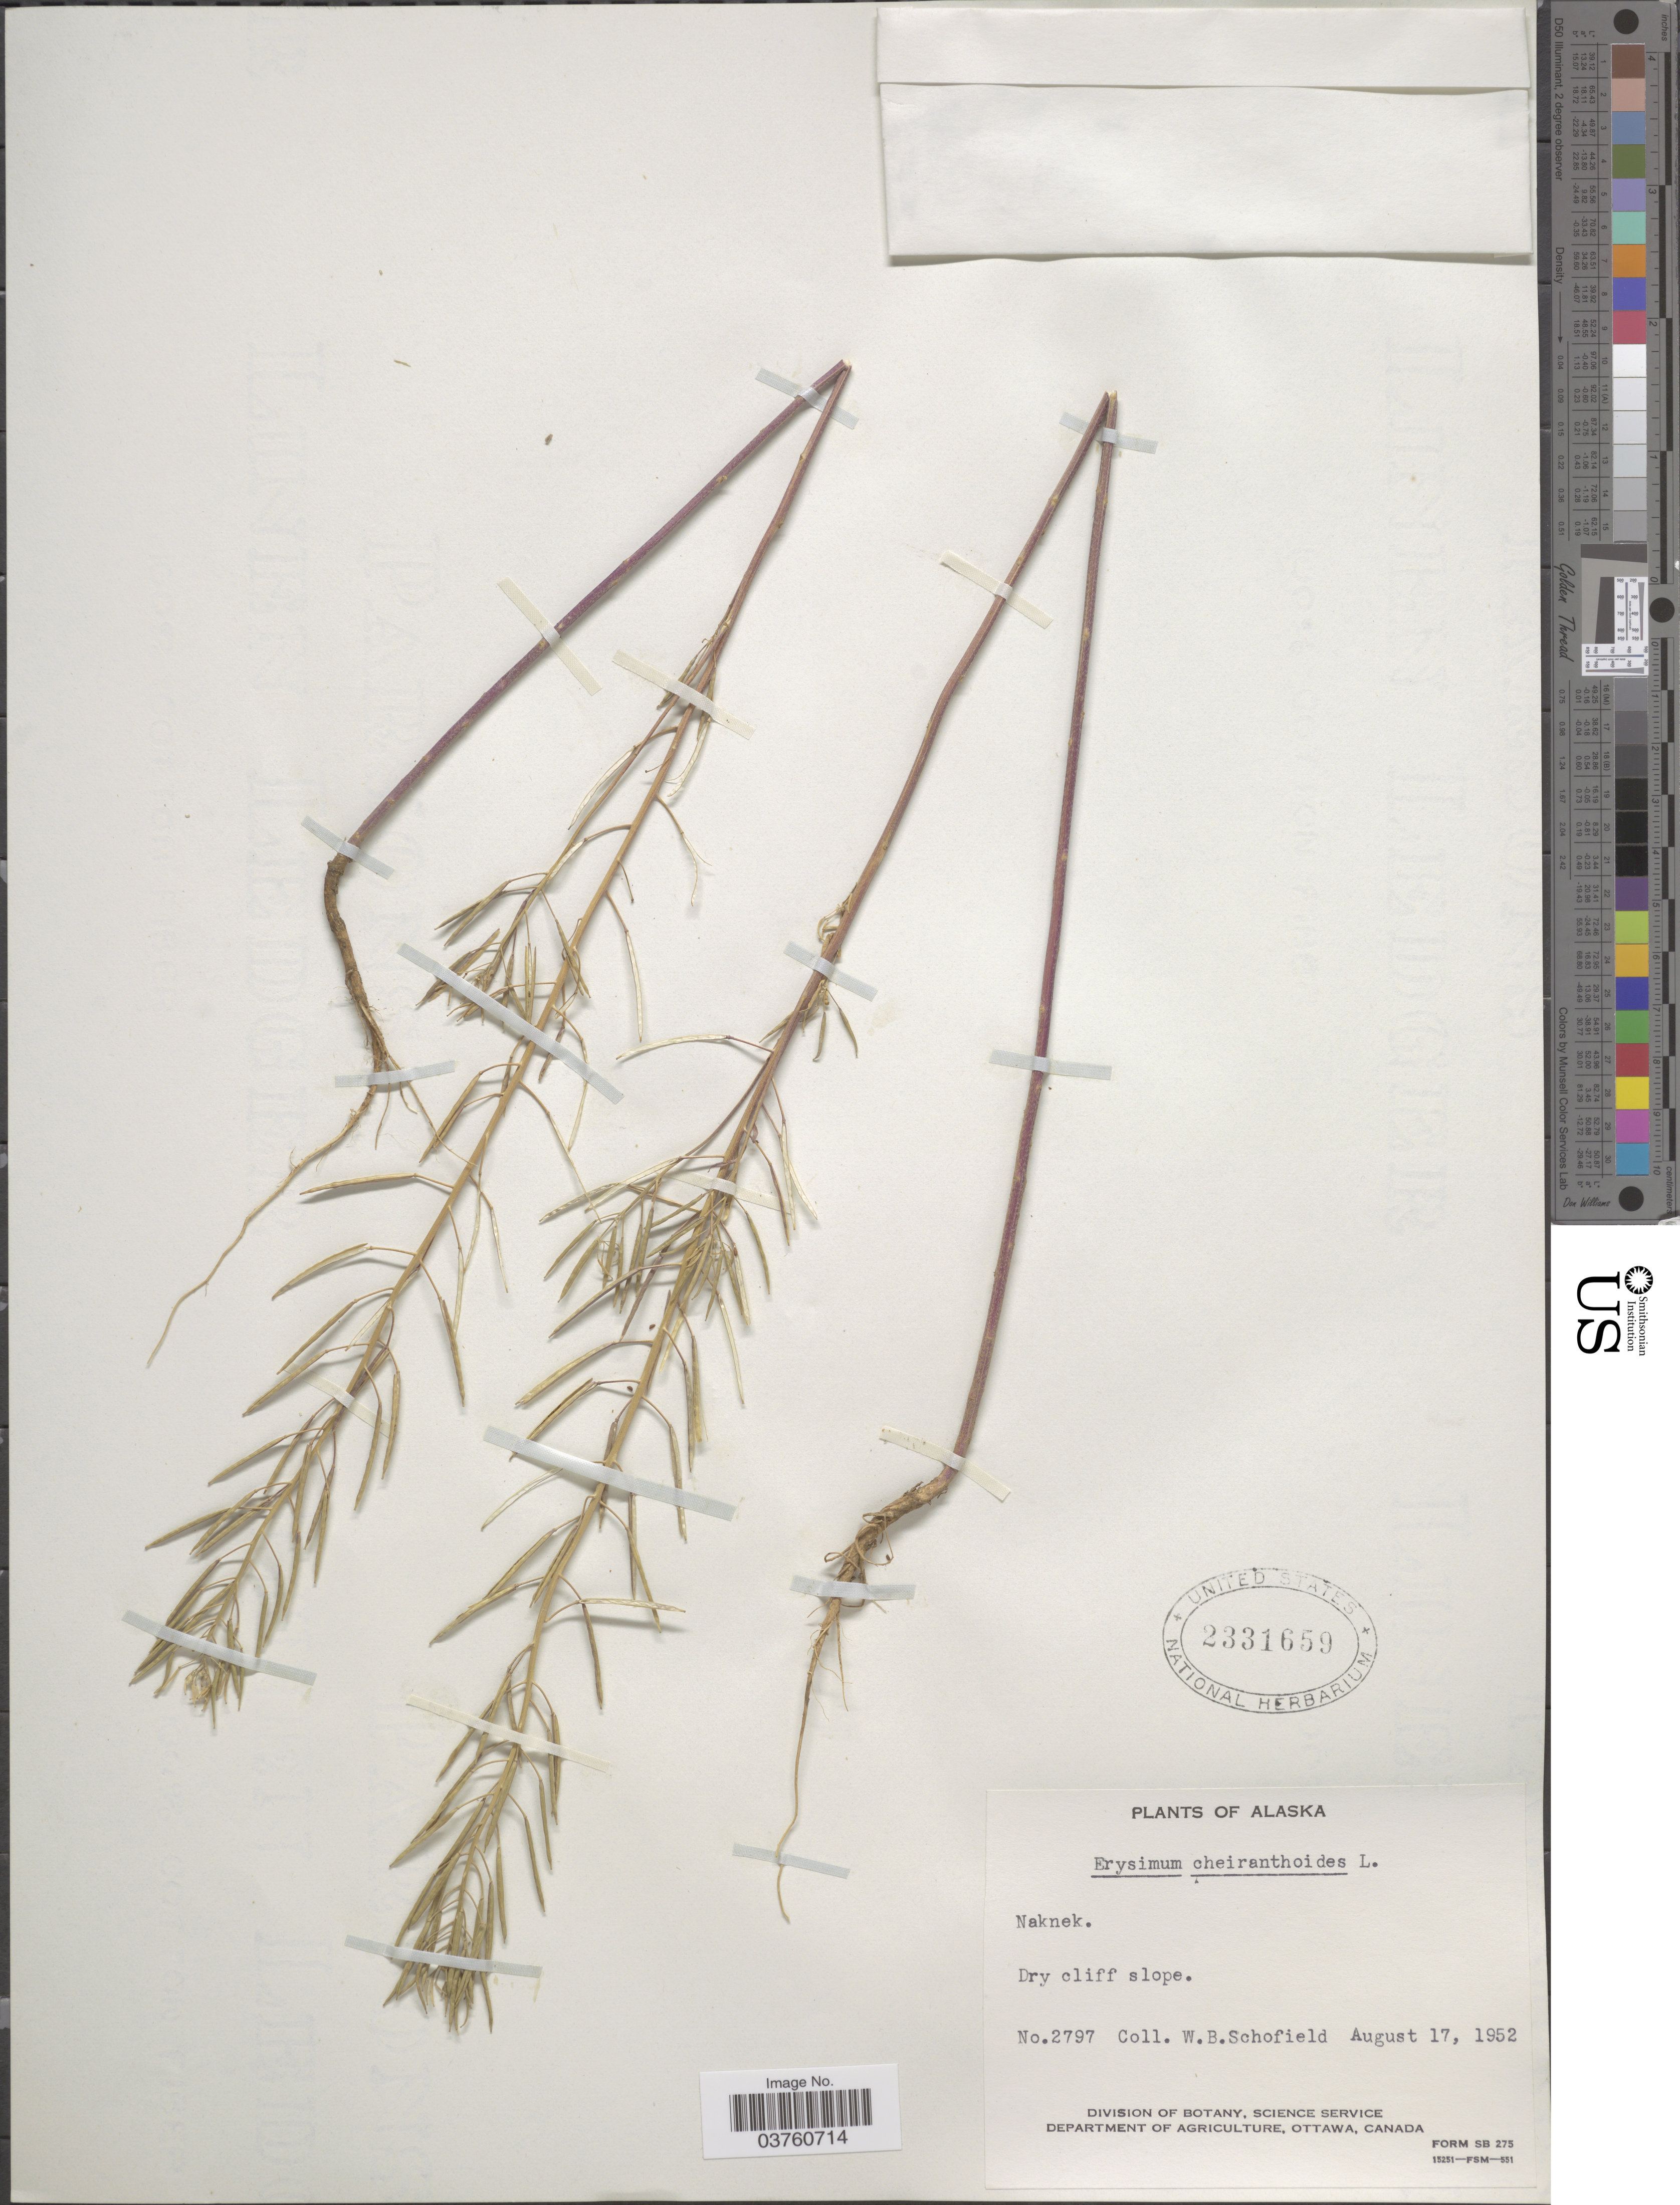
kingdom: Plantae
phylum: Tracheophyta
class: Magnoliopsida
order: Brassicales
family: Brassicaceae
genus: Erysimum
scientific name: Erysimum cheiranthoides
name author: L.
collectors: W. Schofield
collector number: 2797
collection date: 1952-08-17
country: United States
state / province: Alaska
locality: Naknek.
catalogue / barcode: US 2331659